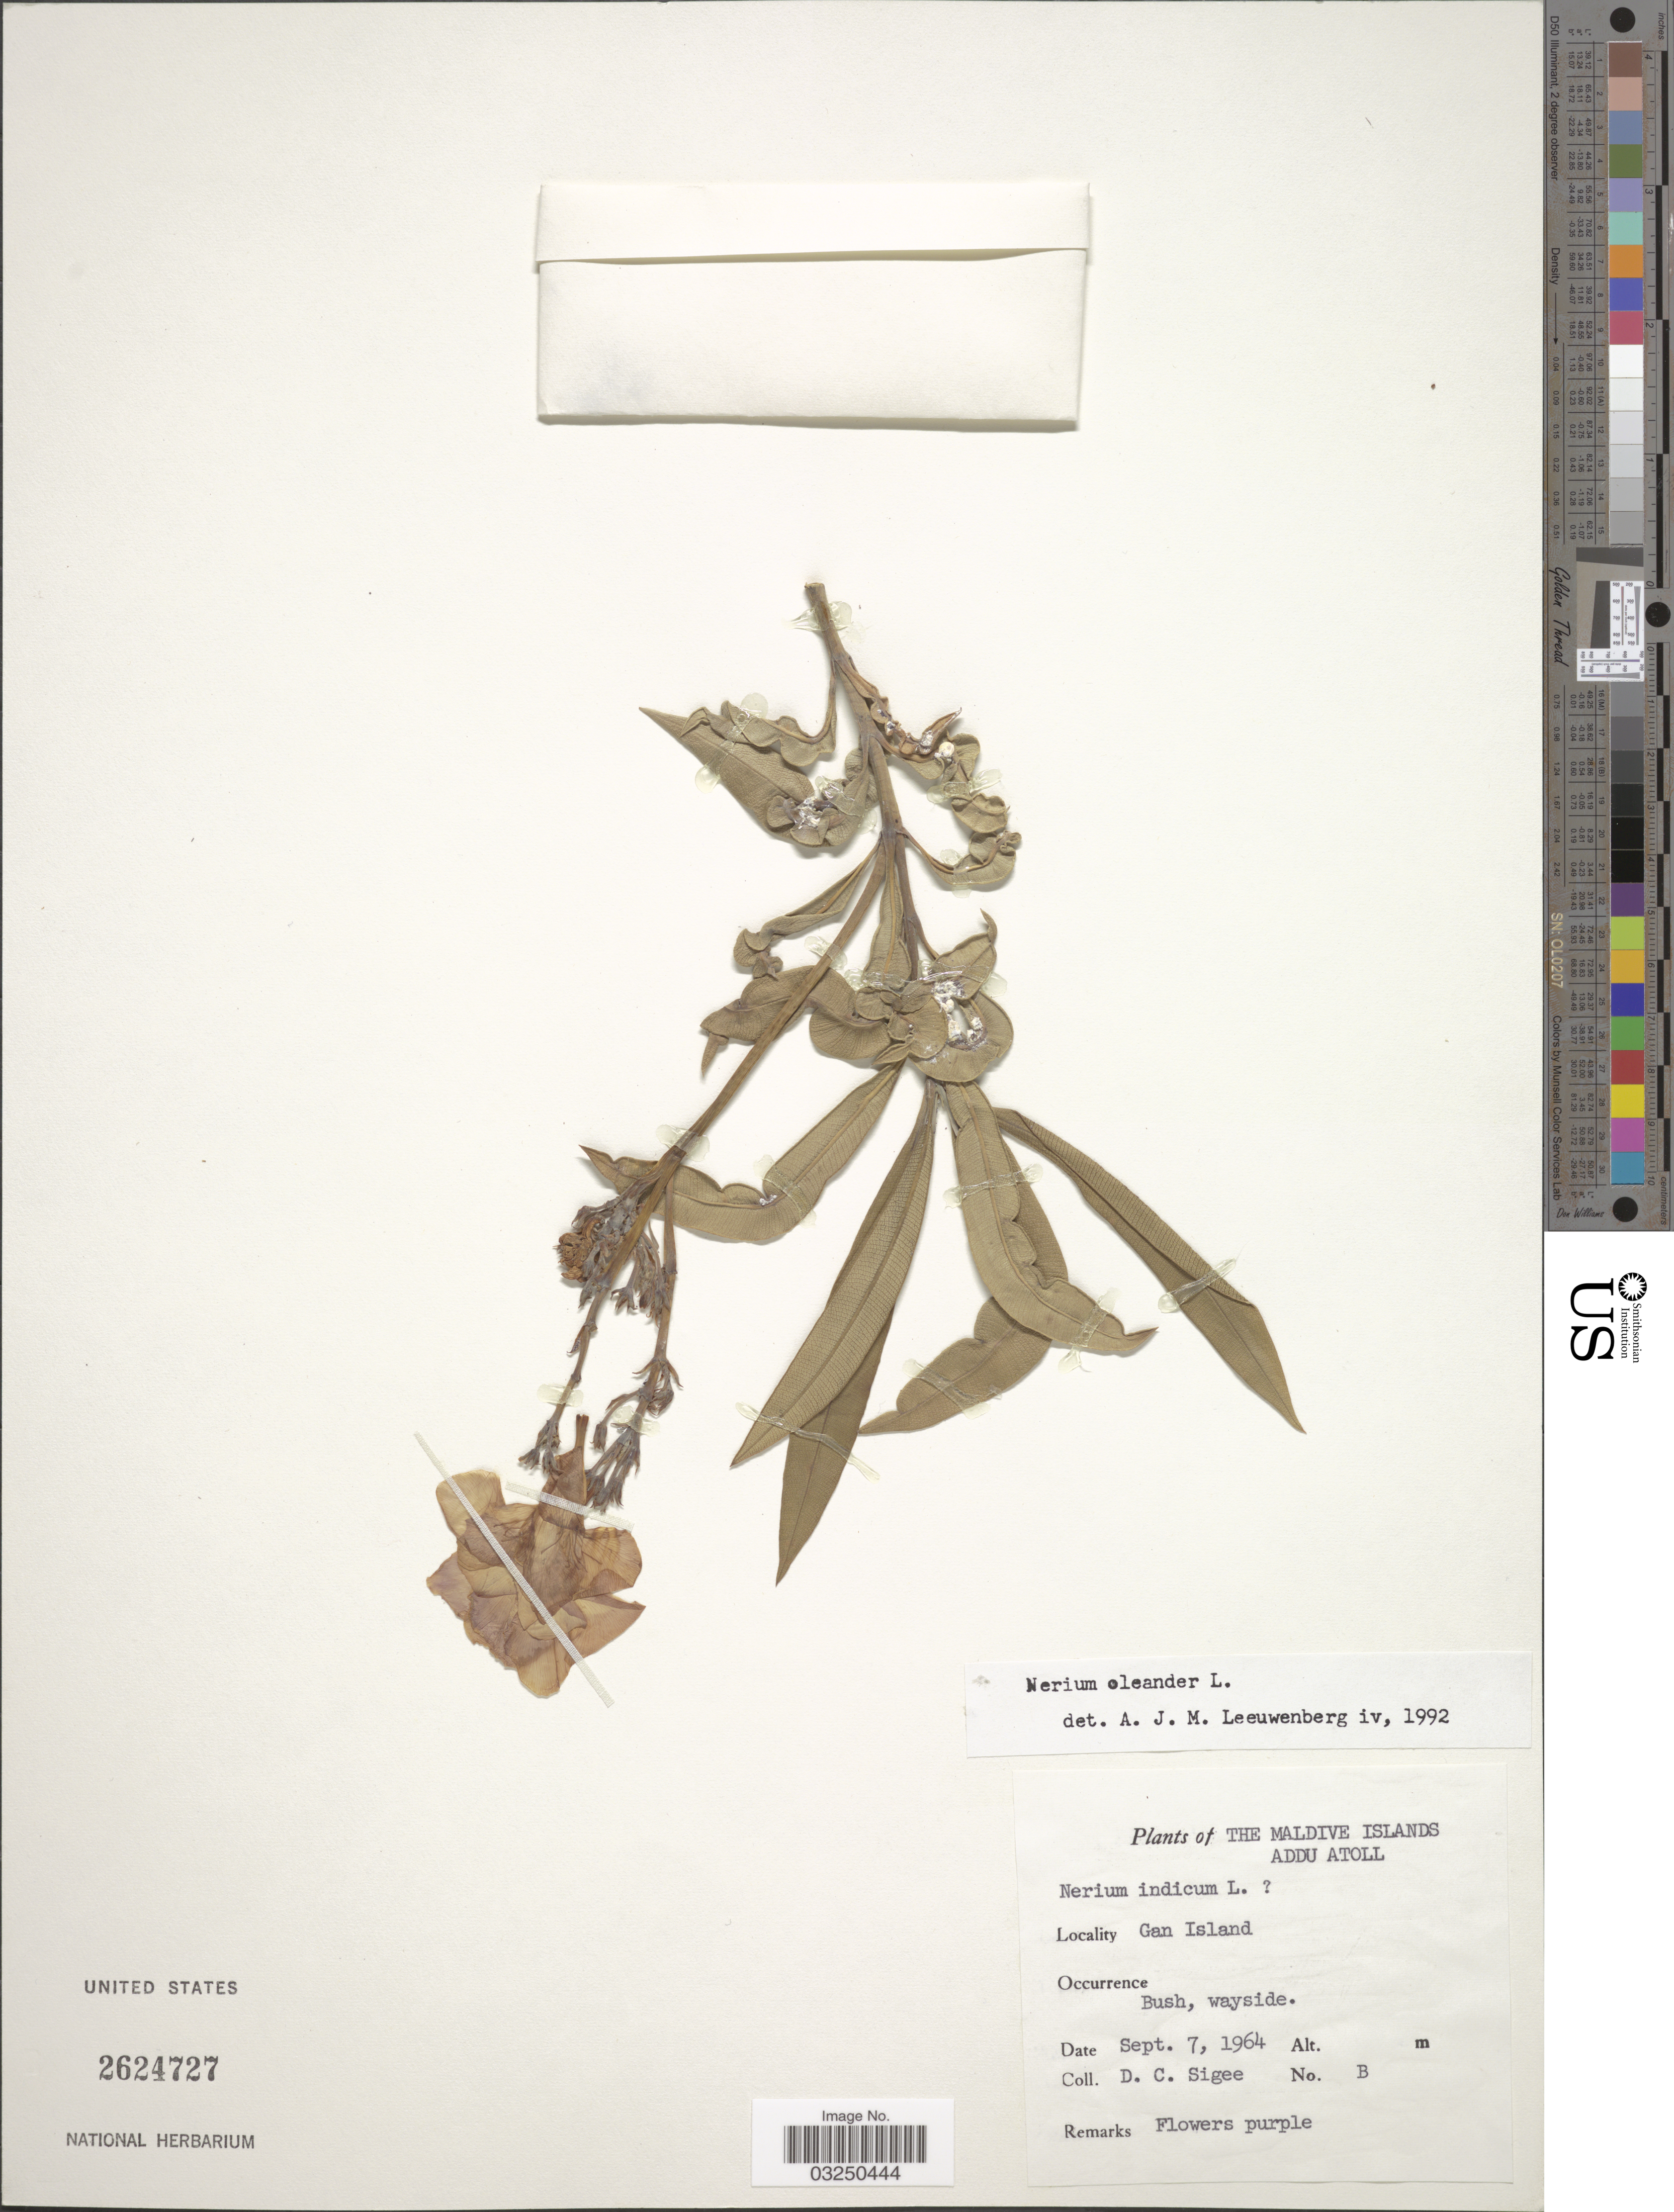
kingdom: Plantae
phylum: Tracheophyta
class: Magnoliopsida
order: Gentianales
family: Apocynaceae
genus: Nerium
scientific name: Nerium oleander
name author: L.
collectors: D. C. Sigee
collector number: B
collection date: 1964-09-07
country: Maldive Islands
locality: Addu Atoll. Gan Island.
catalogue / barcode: US 2624727